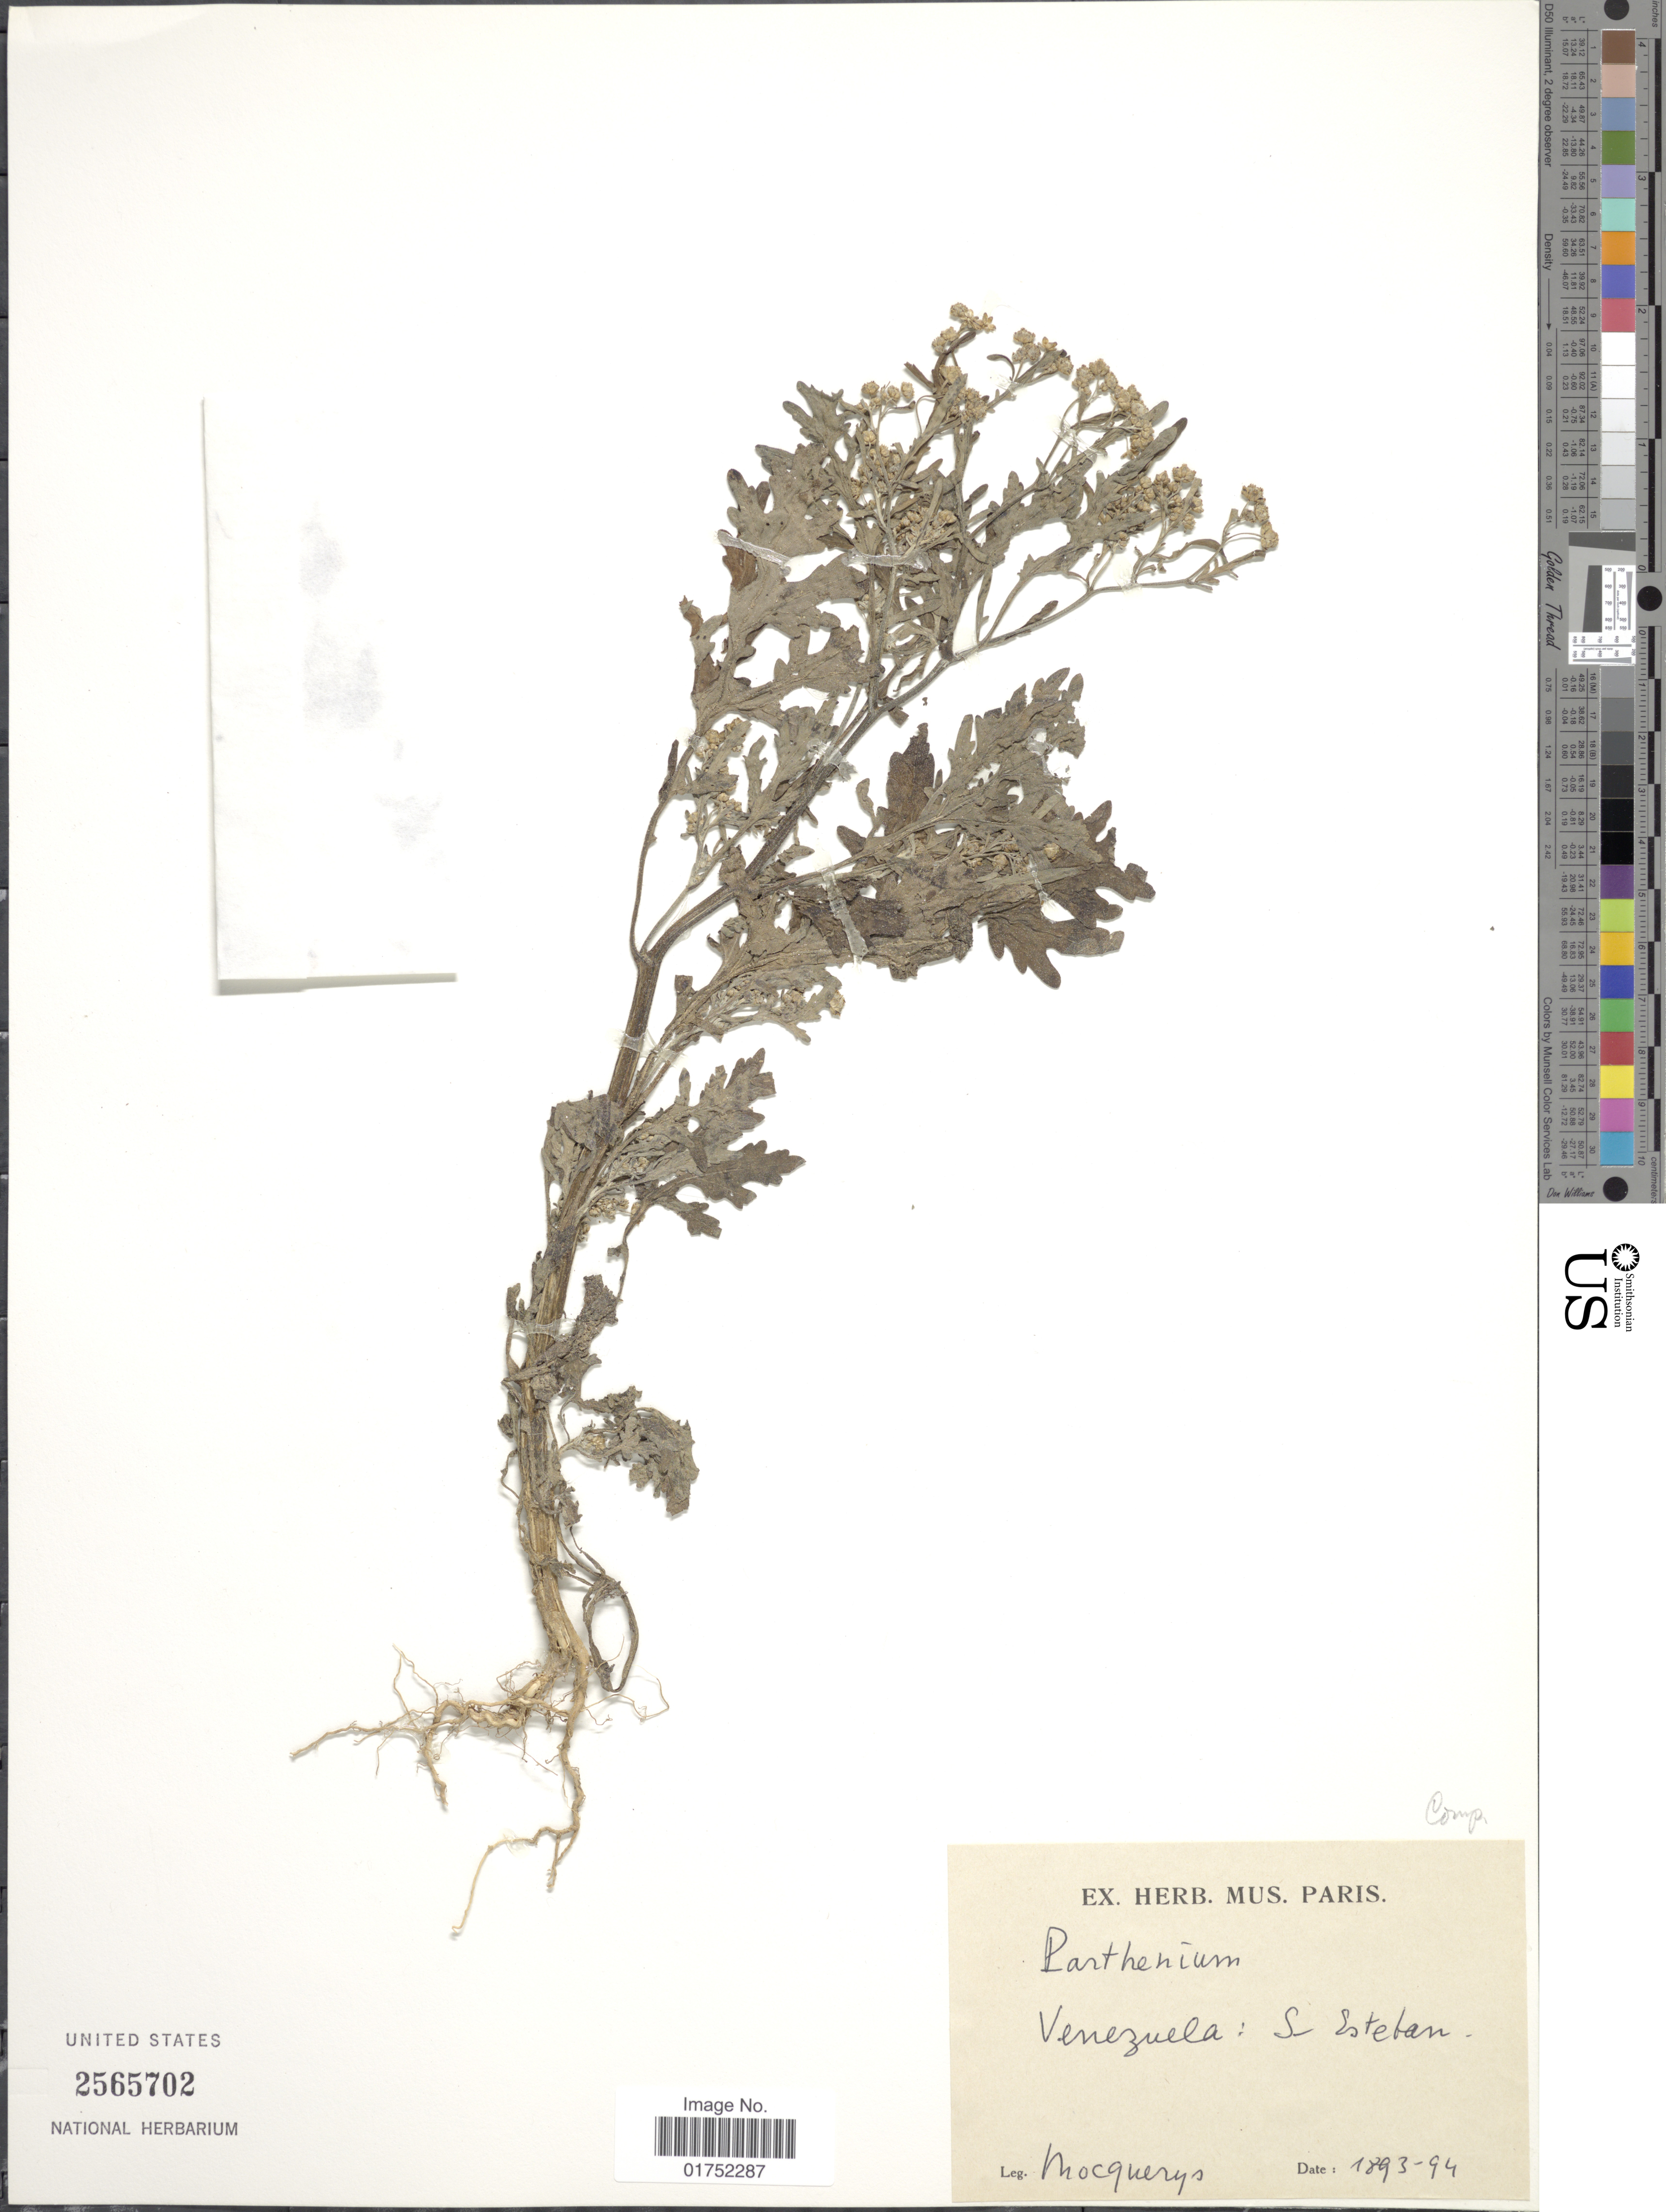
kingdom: Plantae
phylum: Tracheophyta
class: Magnoliopsida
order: Asterales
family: Asteraceae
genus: Parthenium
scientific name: Parthenium hysterophorus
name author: L.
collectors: A. Mocquerys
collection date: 1893/1894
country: Venezuela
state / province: Carabobo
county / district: Puerto Cabello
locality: San Esteban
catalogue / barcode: US 2565702